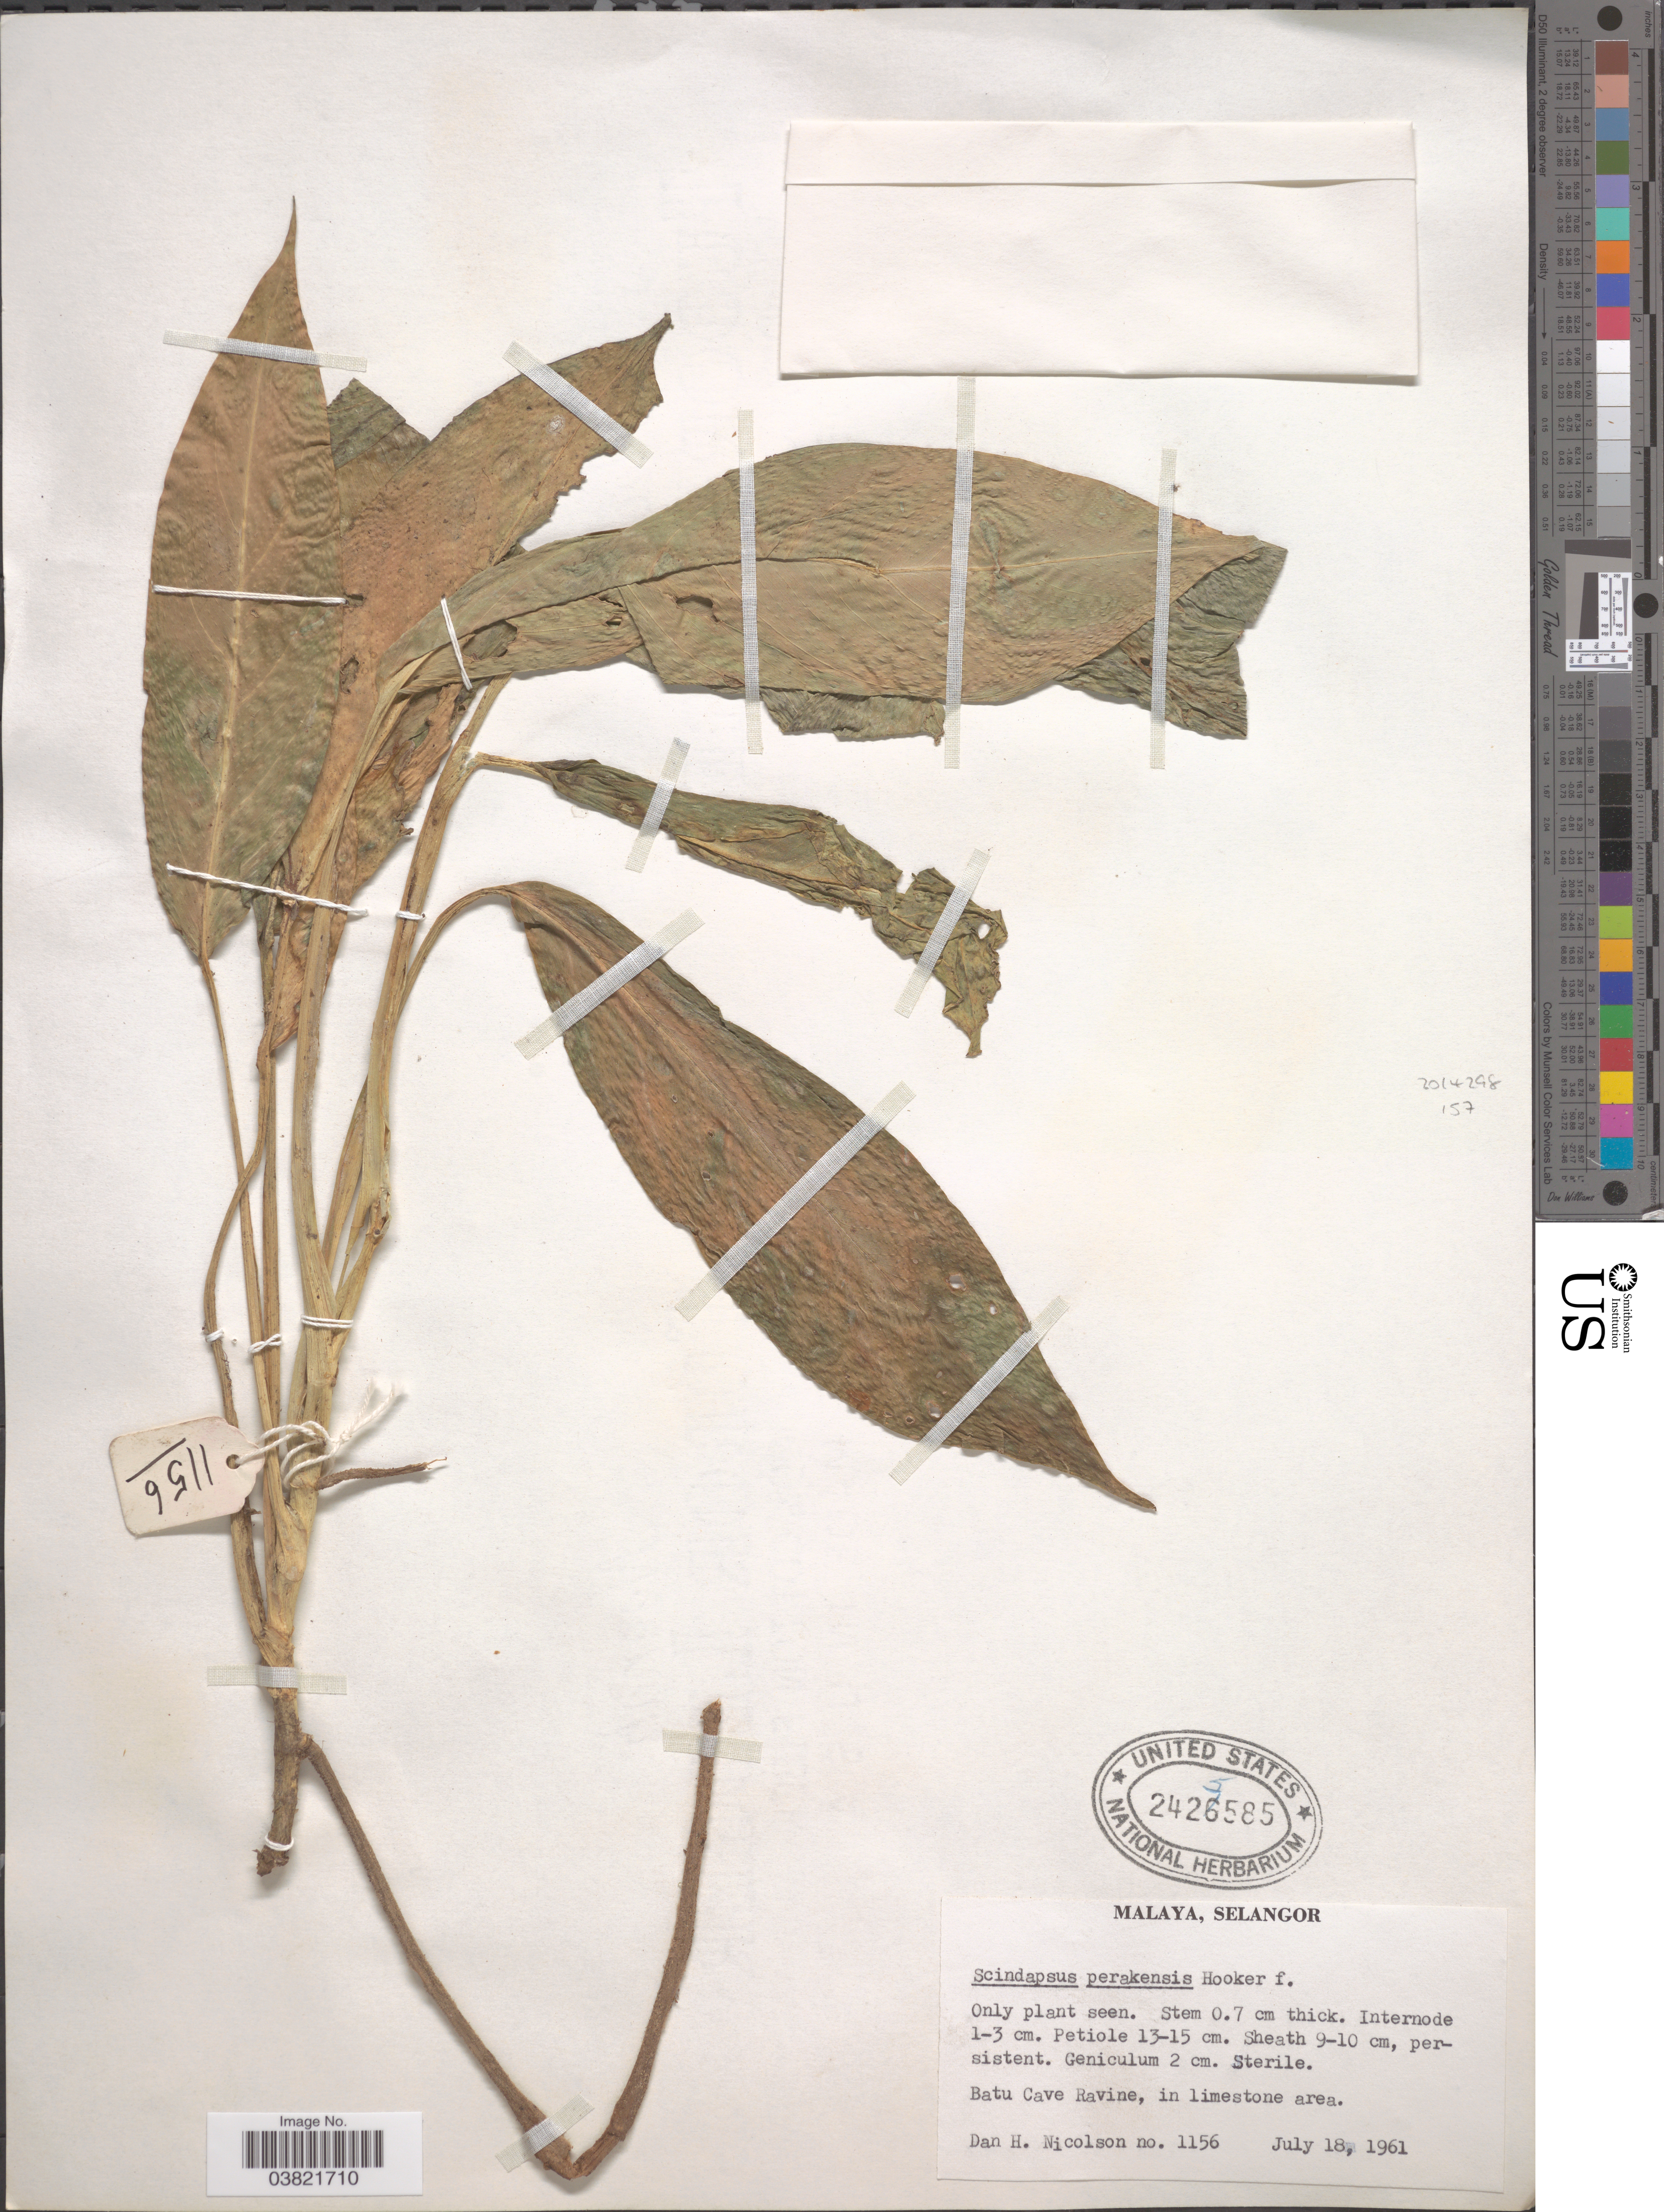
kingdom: Plantae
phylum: Tracheophyta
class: Liliopsida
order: Alismatales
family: Araceae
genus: Scindapsus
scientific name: Scindapsus perakensis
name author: Hook. f.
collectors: D. H. Nicolson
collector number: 1156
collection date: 1961-07-18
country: Malaysia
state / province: Selangor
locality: Malaya, Batu Cave Ravine, in limestone area.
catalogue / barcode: US 2425585